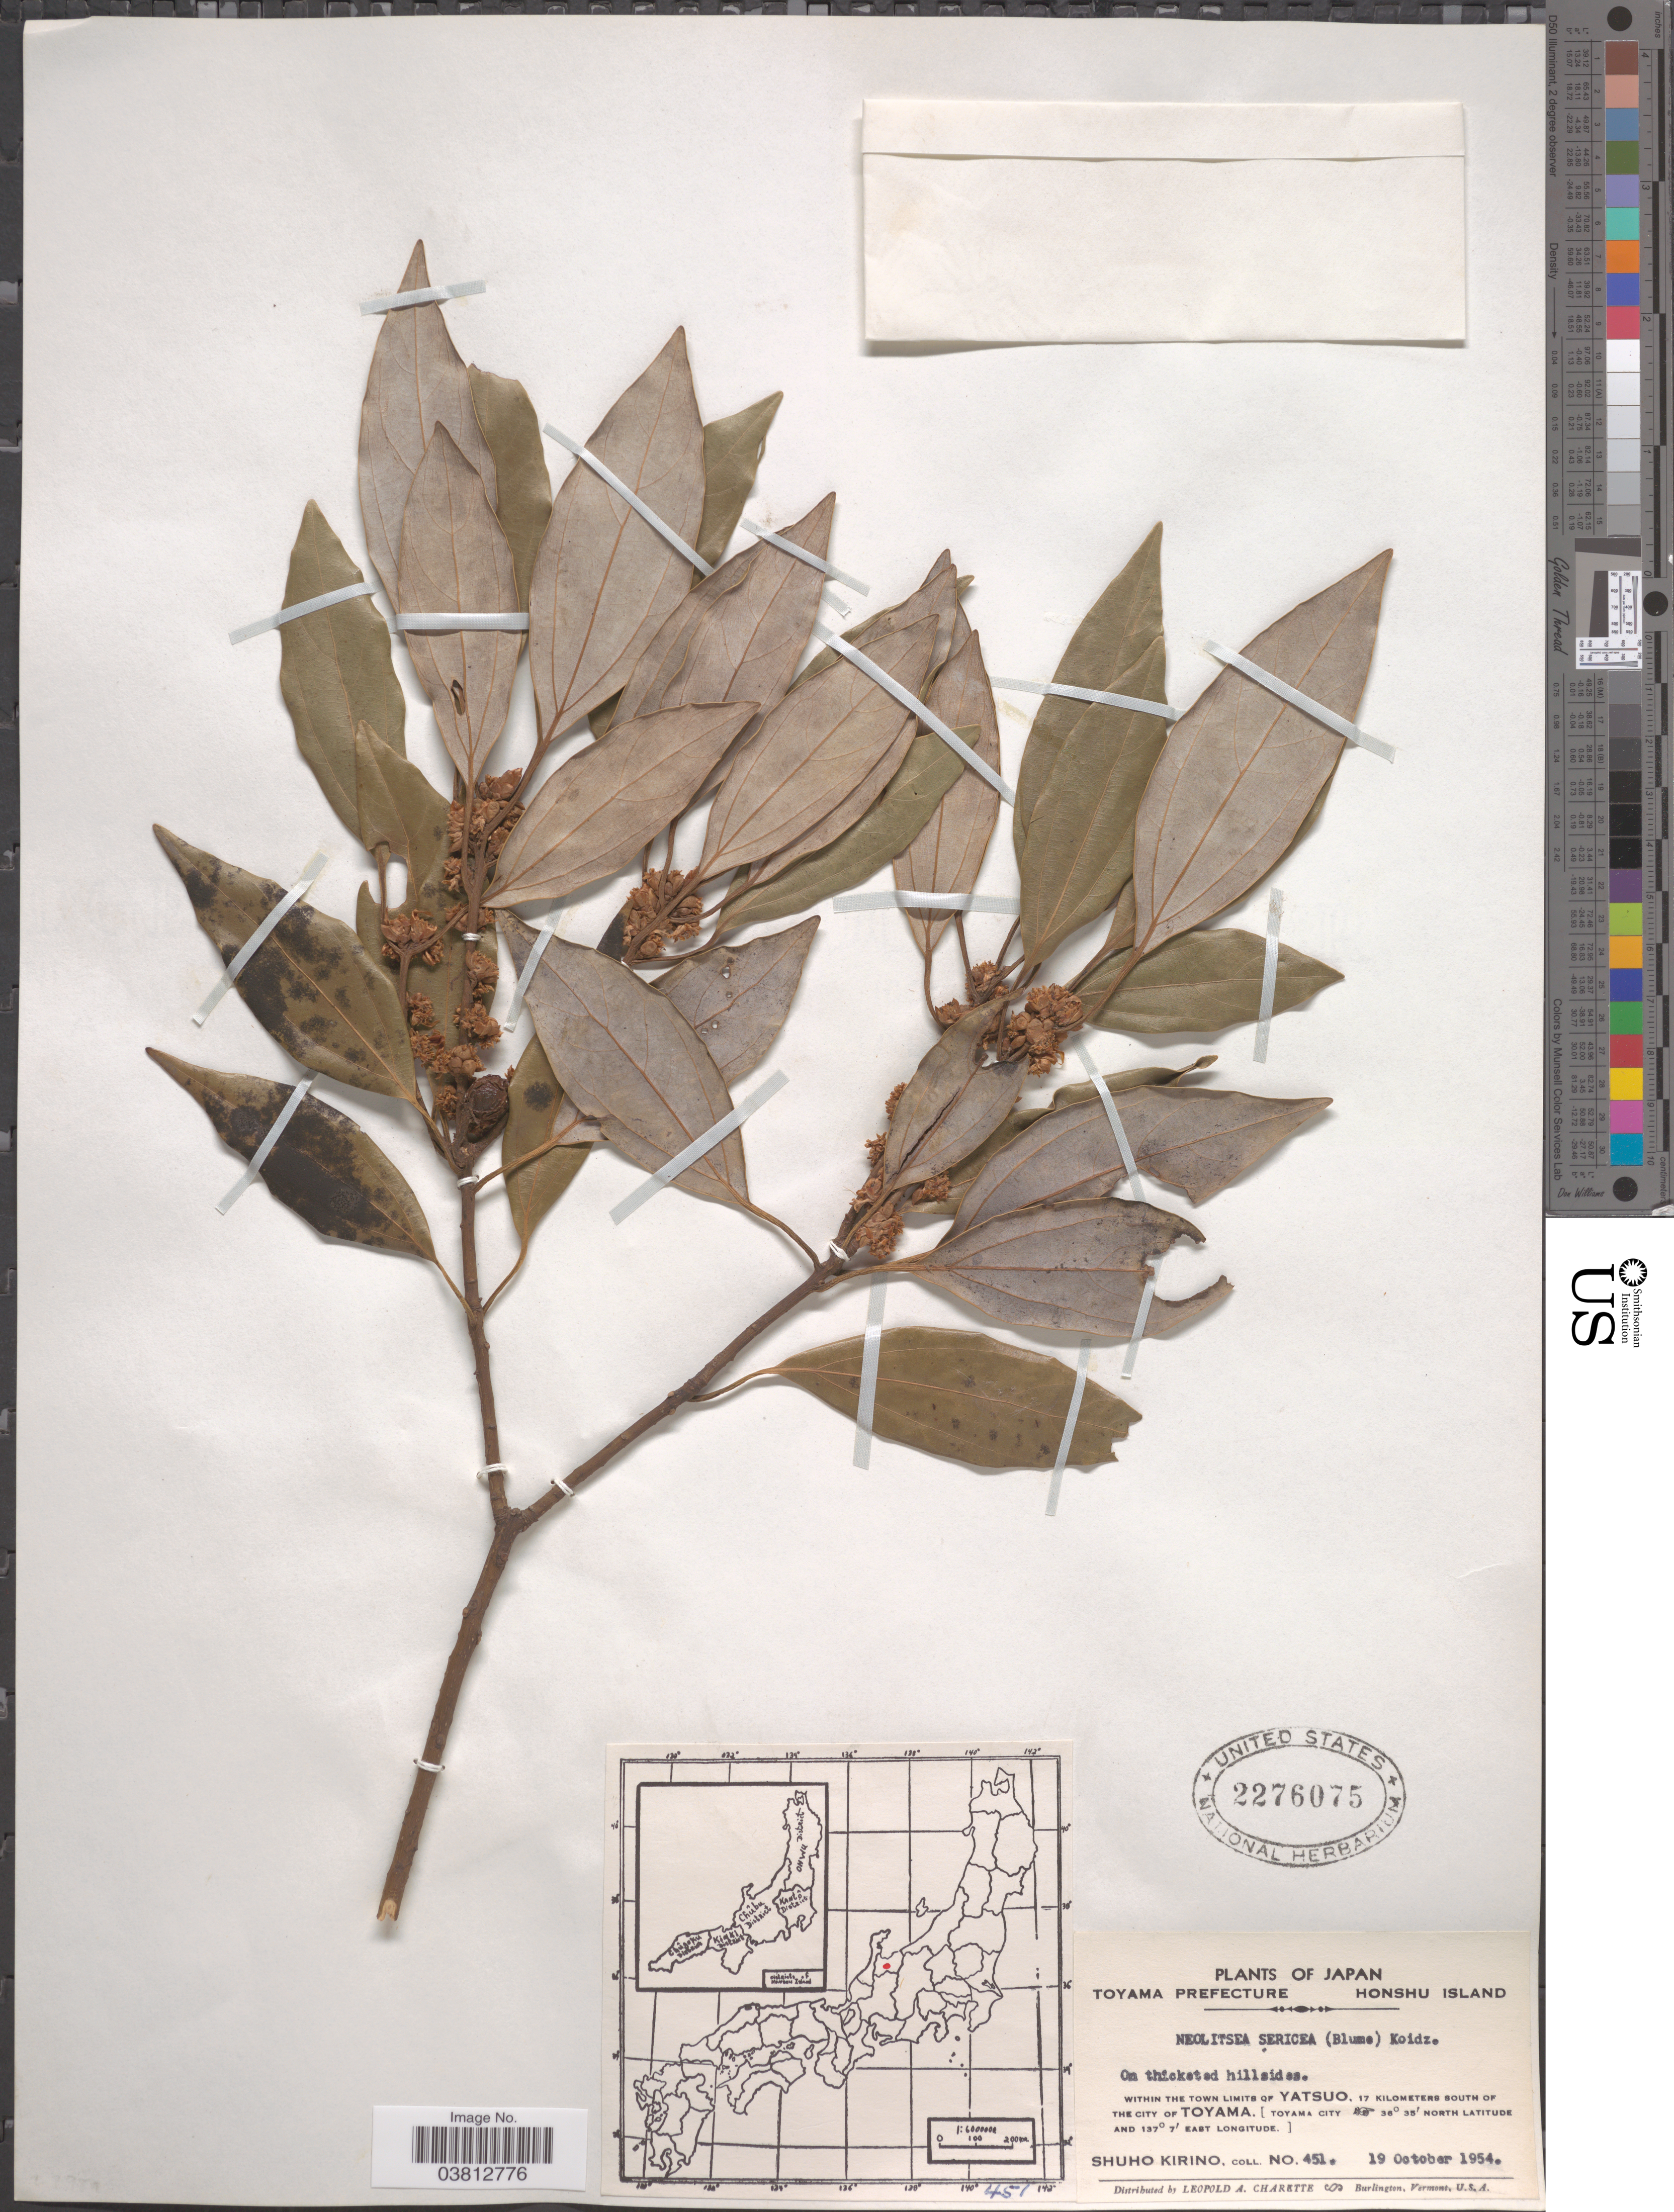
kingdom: Plantae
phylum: Tracheophyta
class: Magnoliopsida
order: Laurales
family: Lauraceae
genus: Neolitsea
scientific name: Neolitsea sericea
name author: (Blume) Koidz.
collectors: S. Kirino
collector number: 451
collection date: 1954-10-19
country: Japan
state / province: Toyama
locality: Toyama Prefecture. Honshu Island. On thicketed hillsides within the town limits of Yatsao, 17 kilometers south of the city of Toyama [Toyama City].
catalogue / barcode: US 2276075